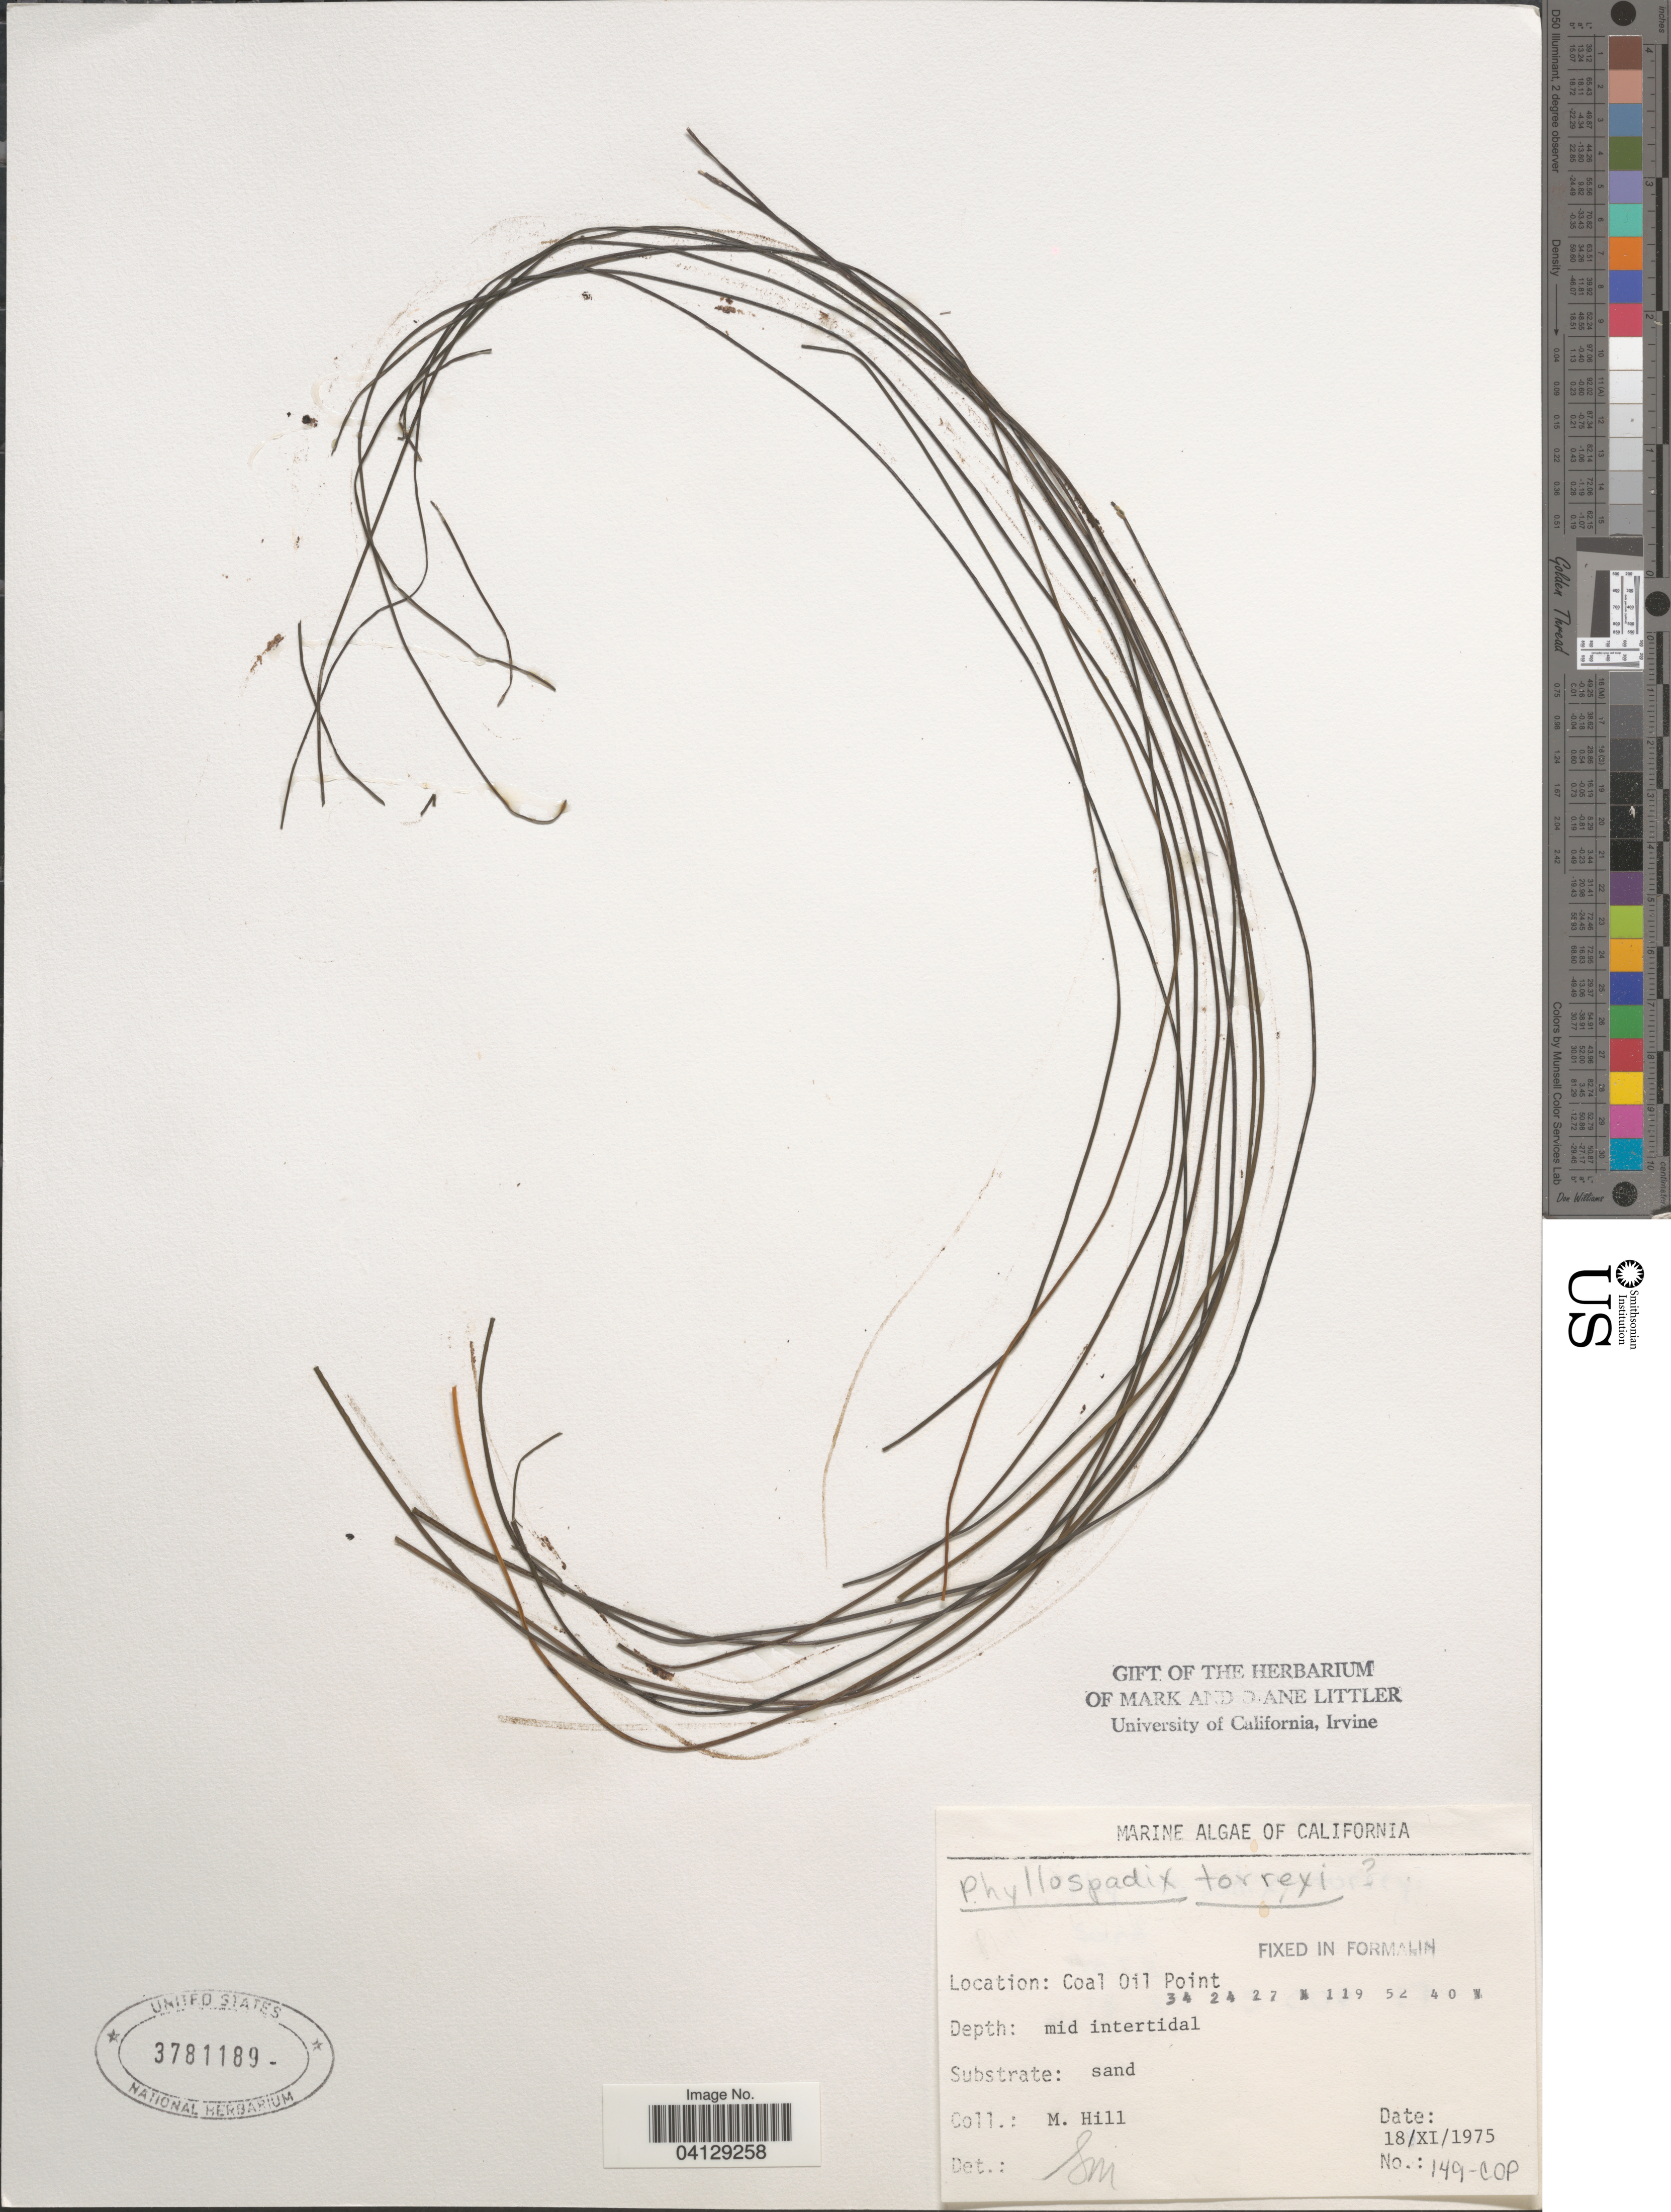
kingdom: Plantae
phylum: Tracheophyta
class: Liliopsida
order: Alismatales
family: Zosteraceae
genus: Phyllospadix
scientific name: Phyllospadix torreyi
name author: S. Watson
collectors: M. Hill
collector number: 149-COP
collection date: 1975-11-18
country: United States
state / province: California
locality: Coal Oil Point.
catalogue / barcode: US 3781189